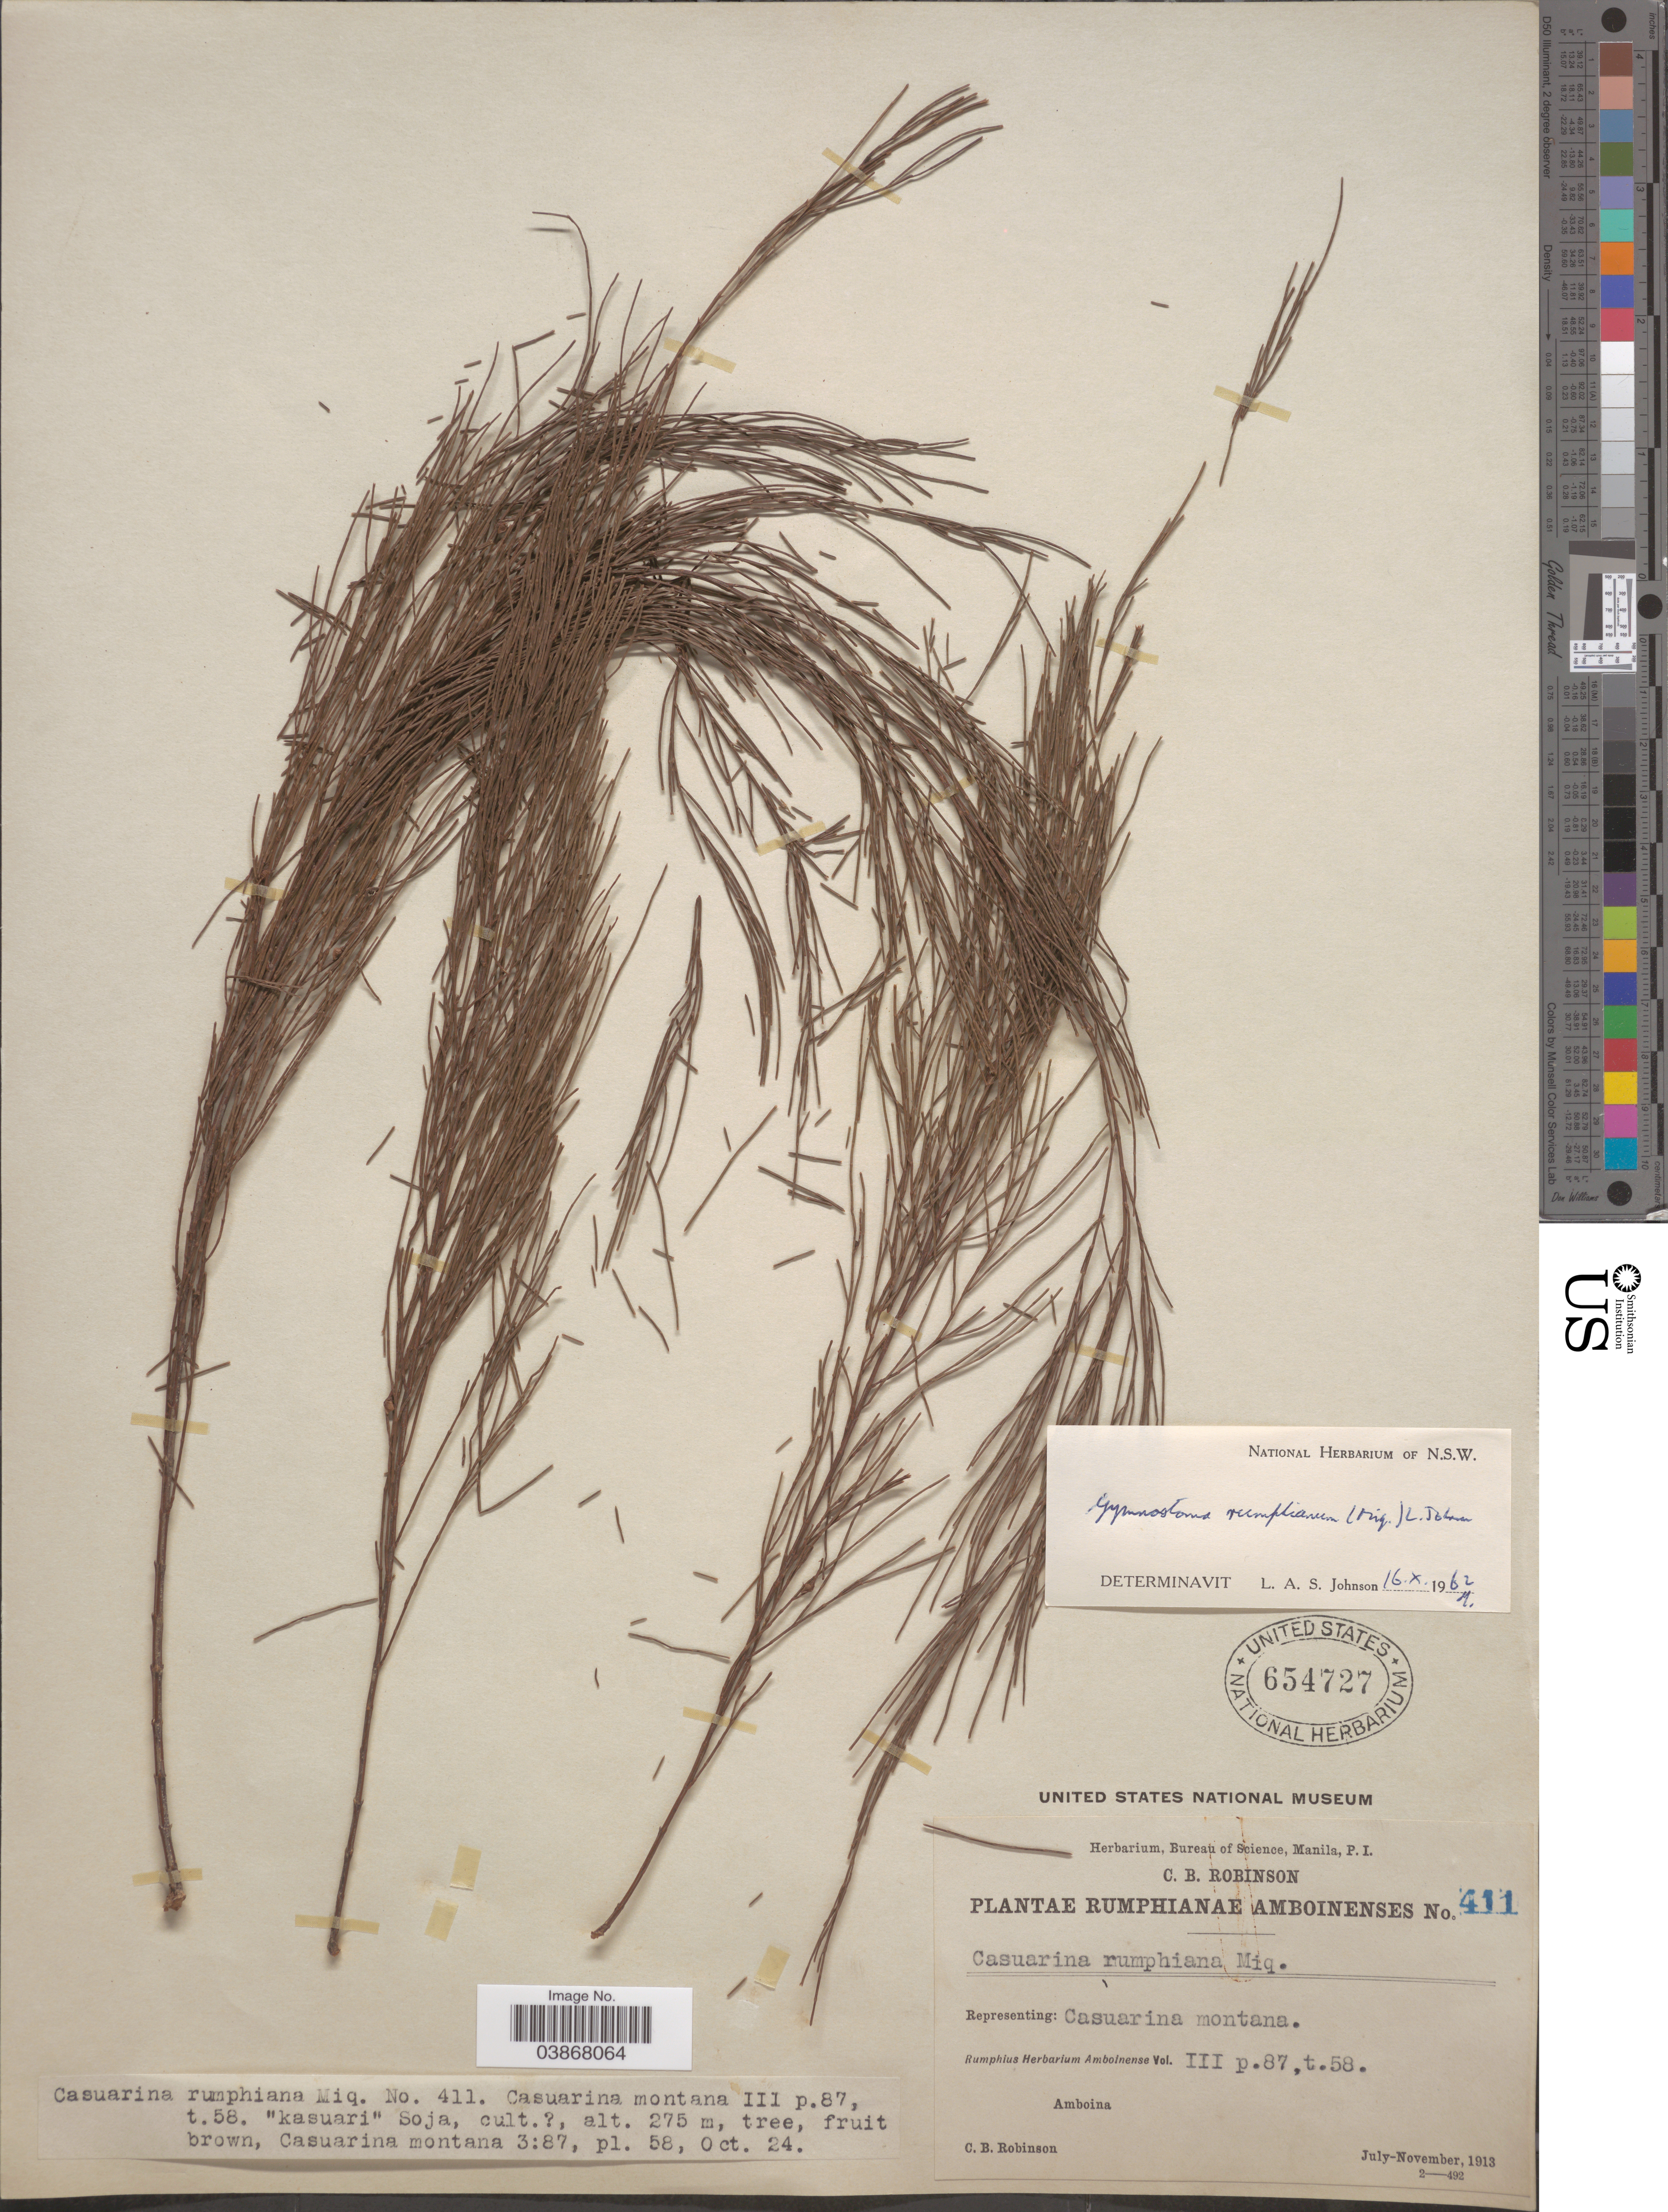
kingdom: Plantae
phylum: Tracheophyta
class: Magnoliopsida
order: Fagales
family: Casuarinaceae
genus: Gymnostoma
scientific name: Gymnostoma rumphianum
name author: (Miq.) L.A.S. Johnson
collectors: C. Robinson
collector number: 411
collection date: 1913-10-24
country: Indonesia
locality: Amboina.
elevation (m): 275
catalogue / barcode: US 654727